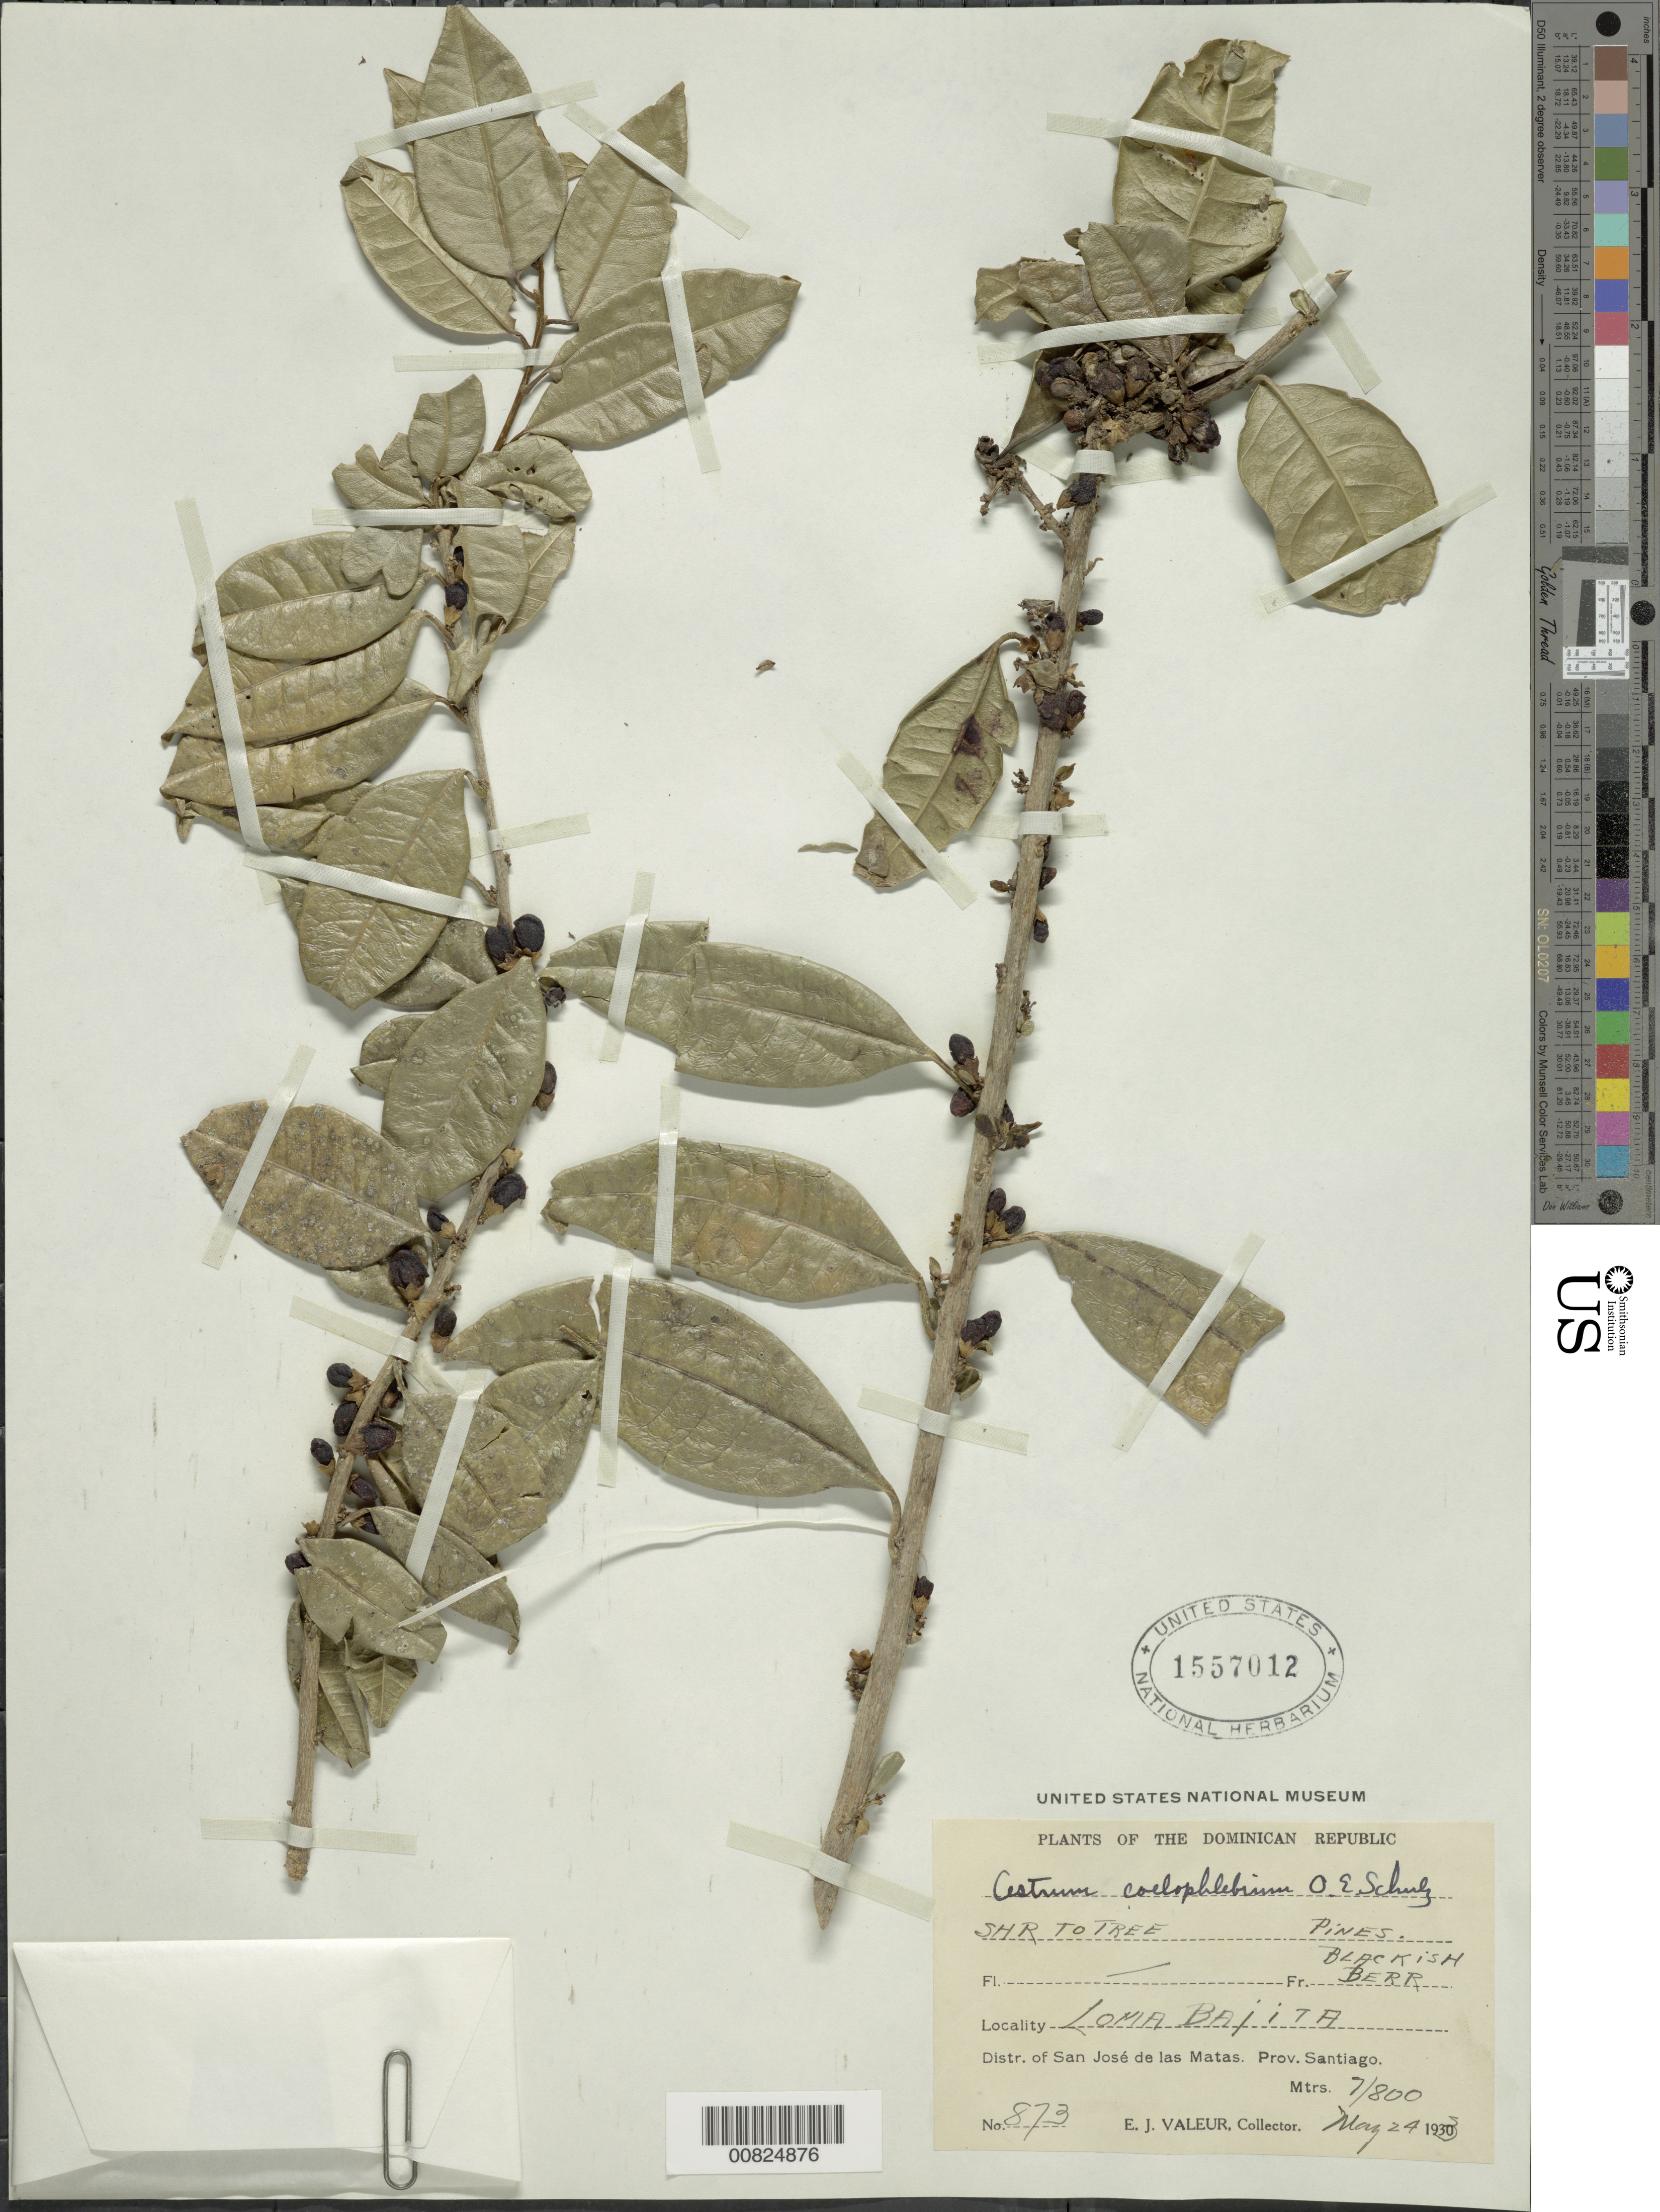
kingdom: Plantae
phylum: Tracheophyta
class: Magnoliopsida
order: Solanales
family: Solanaceae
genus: Cestrum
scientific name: Cestrum coelophlebium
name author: O.E. Schulz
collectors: E. Valeur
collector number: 873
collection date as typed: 24 May 1933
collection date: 1933-05-24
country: Dominican Republic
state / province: Santiago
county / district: San José de las Matas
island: Hispaniola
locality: Loma Bajita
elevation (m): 700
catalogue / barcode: US 1557012